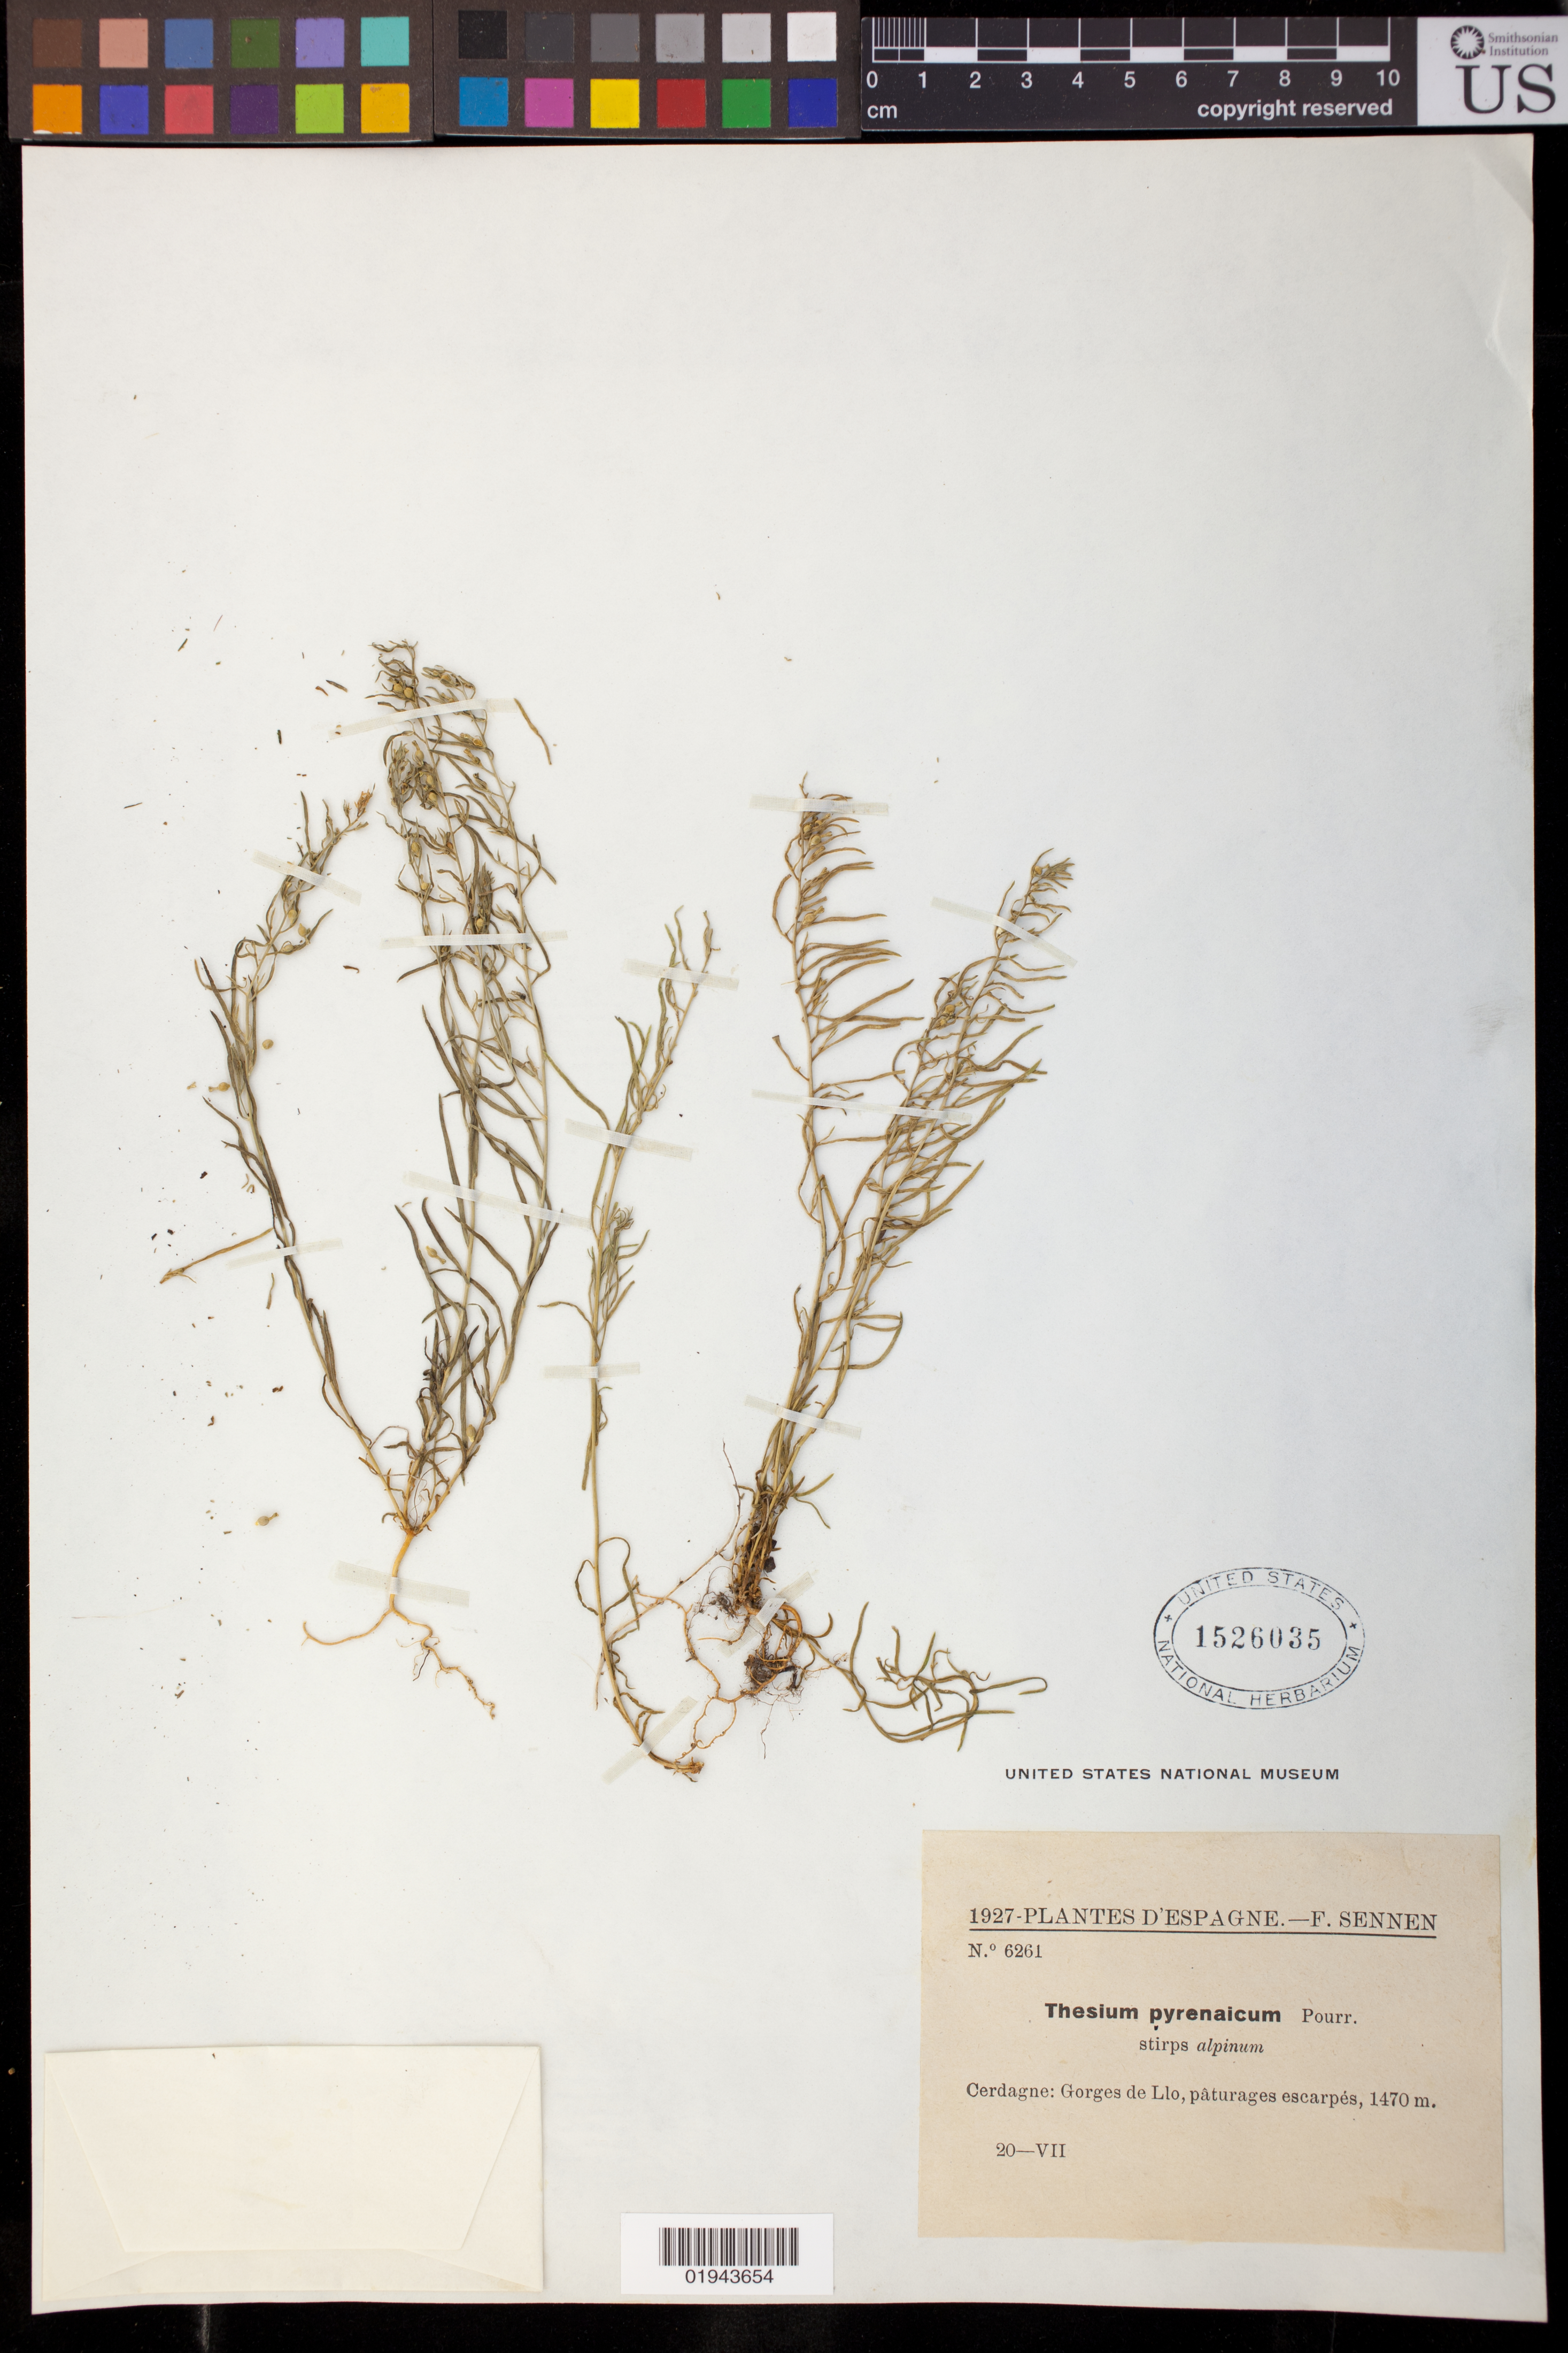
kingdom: Plantae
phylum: Tracheophyta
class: Magnoliopsida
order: Santalales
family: Thesiaceae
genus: Thesium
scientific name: Thesium pyrenaicum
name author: Pourr.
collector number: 6261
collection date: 1927-07-20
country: France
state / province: Occitanie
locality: Cerdagne: Gorges de Llo, paturages escarpes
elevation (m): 1470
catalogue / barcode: US 1526035